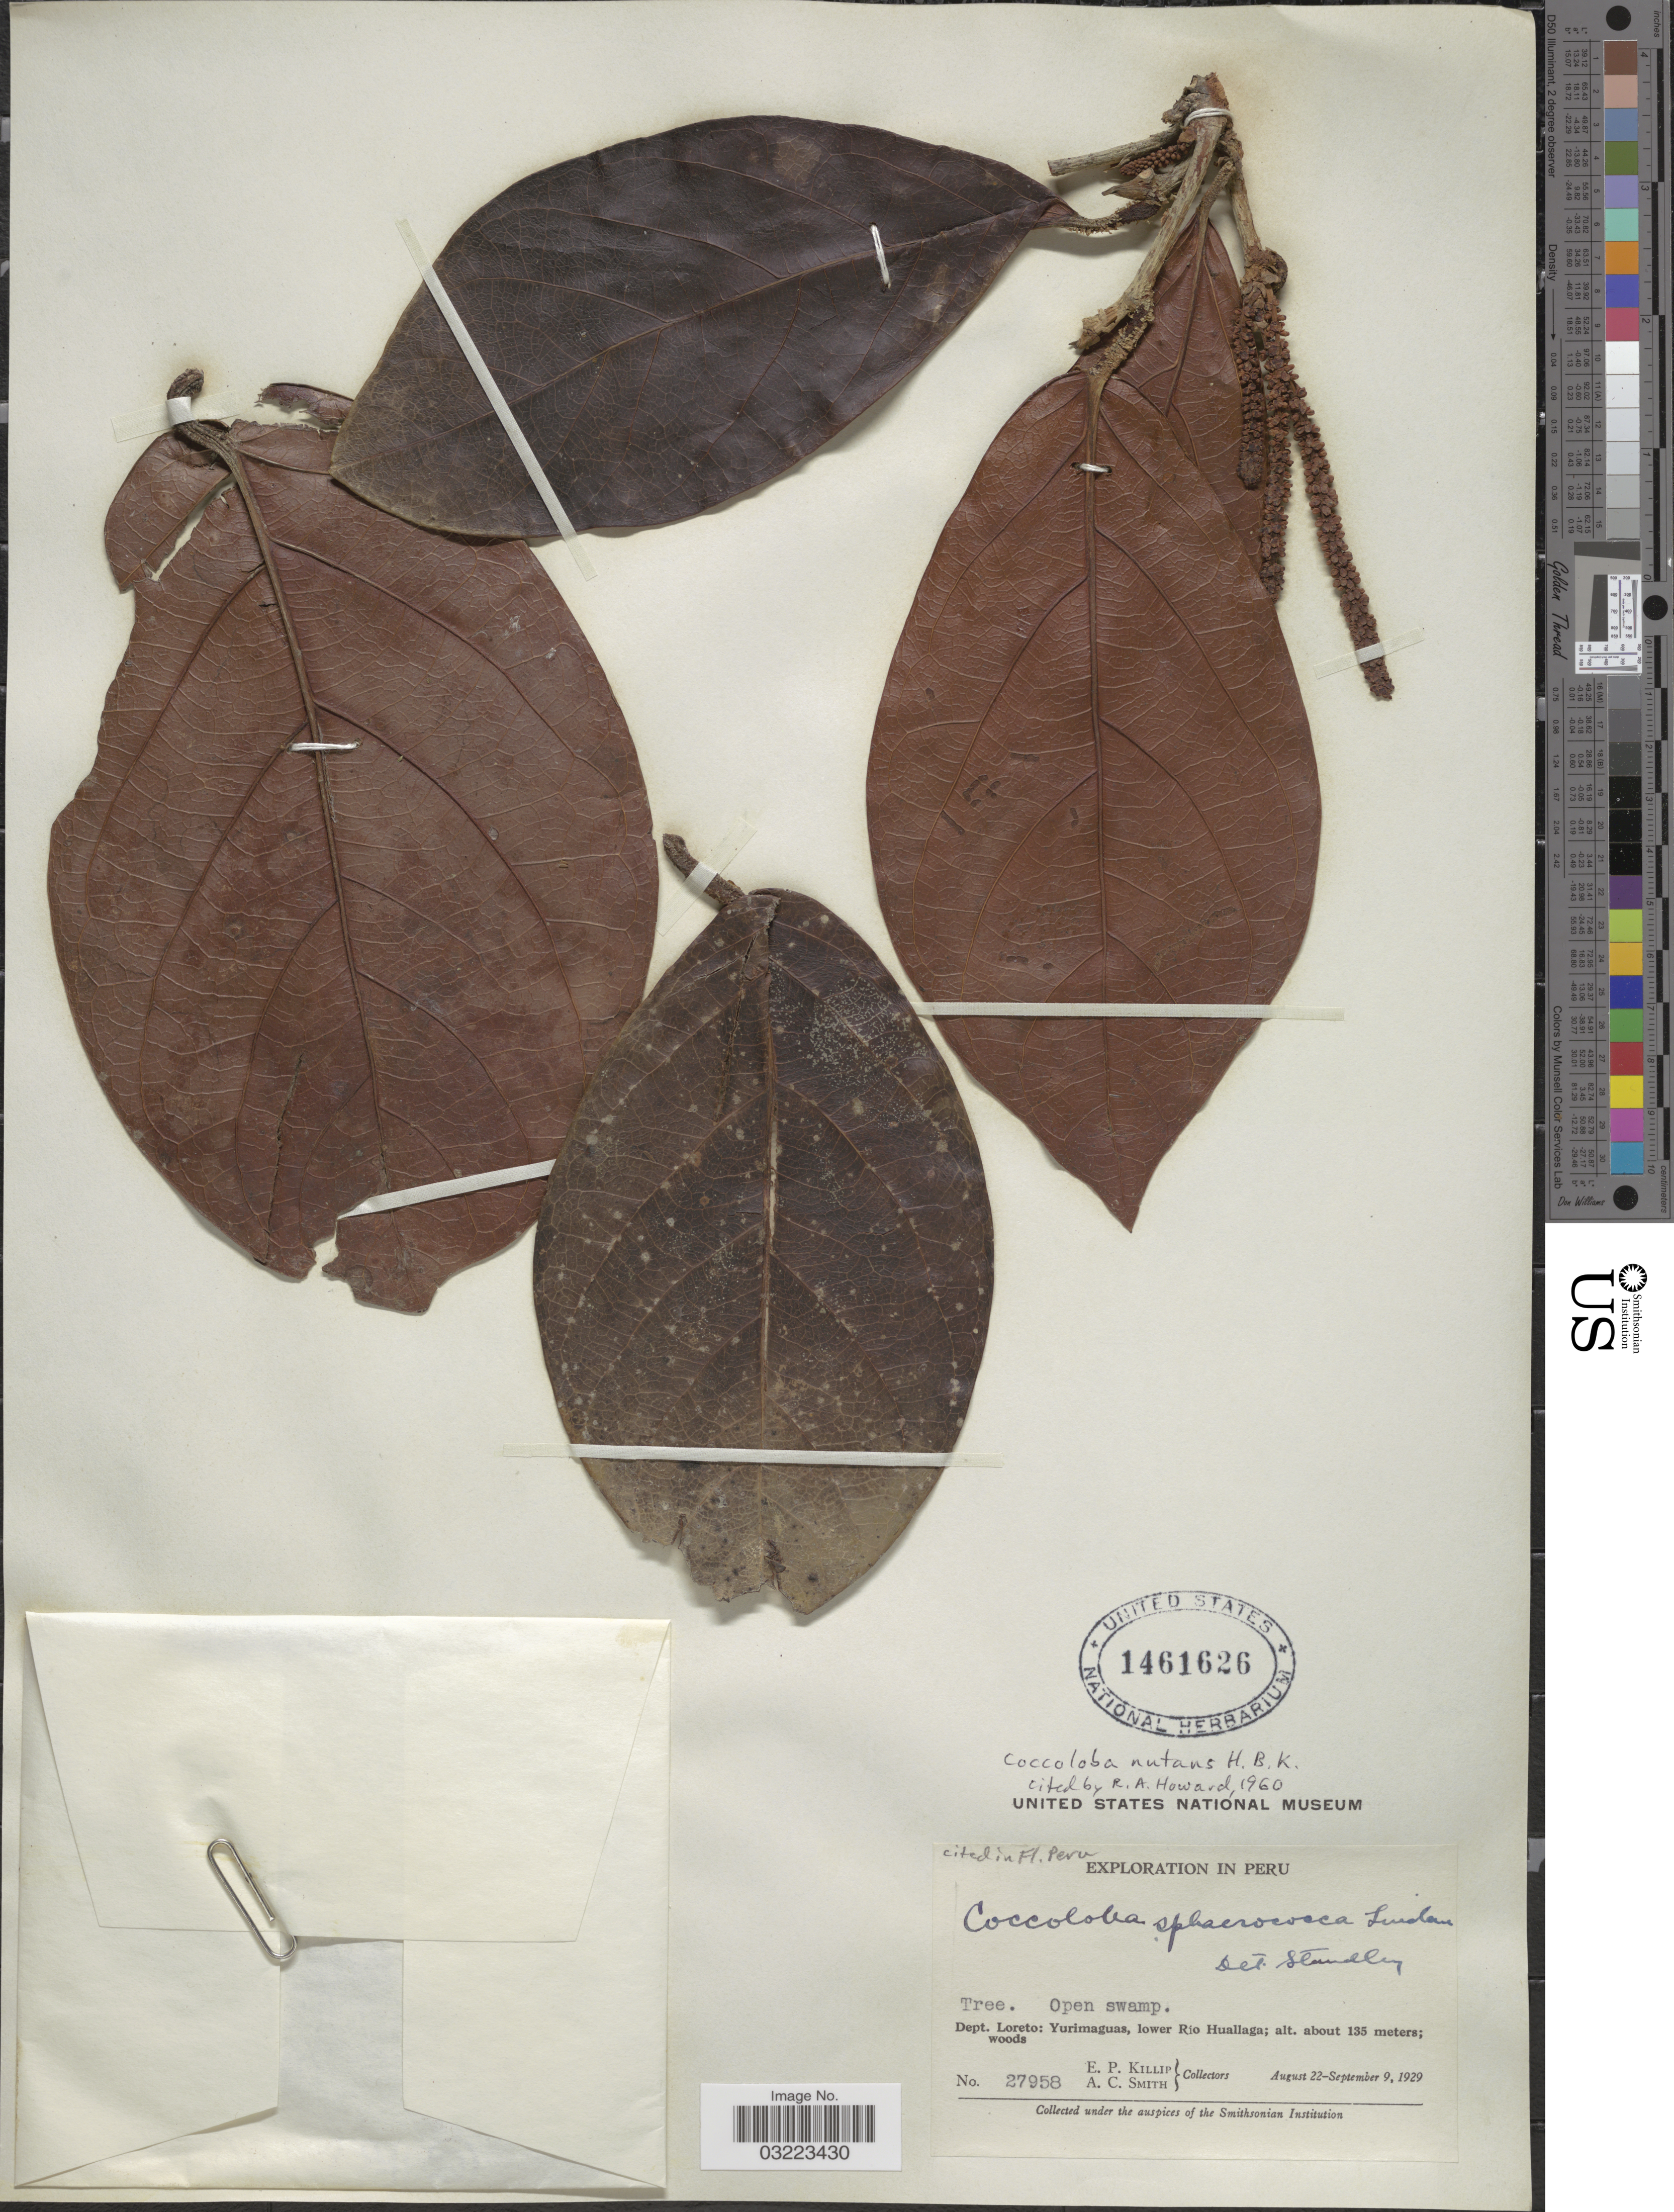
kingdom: Plantae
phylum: Tracheophyta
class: Magnoliopsida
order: Caryophyllales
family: Polygonaceae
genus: Coccoloba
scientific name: Coccoloba nutans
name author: Kunth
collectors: E. P. Killip & A. C. Smith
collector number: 27958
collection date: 1929-08-22/1929-09-09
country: Peru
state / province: Loreto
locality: Dept. Loreto: Yurimaguas, lower Río Huallaga.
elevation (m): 135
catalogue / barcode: US 1461626